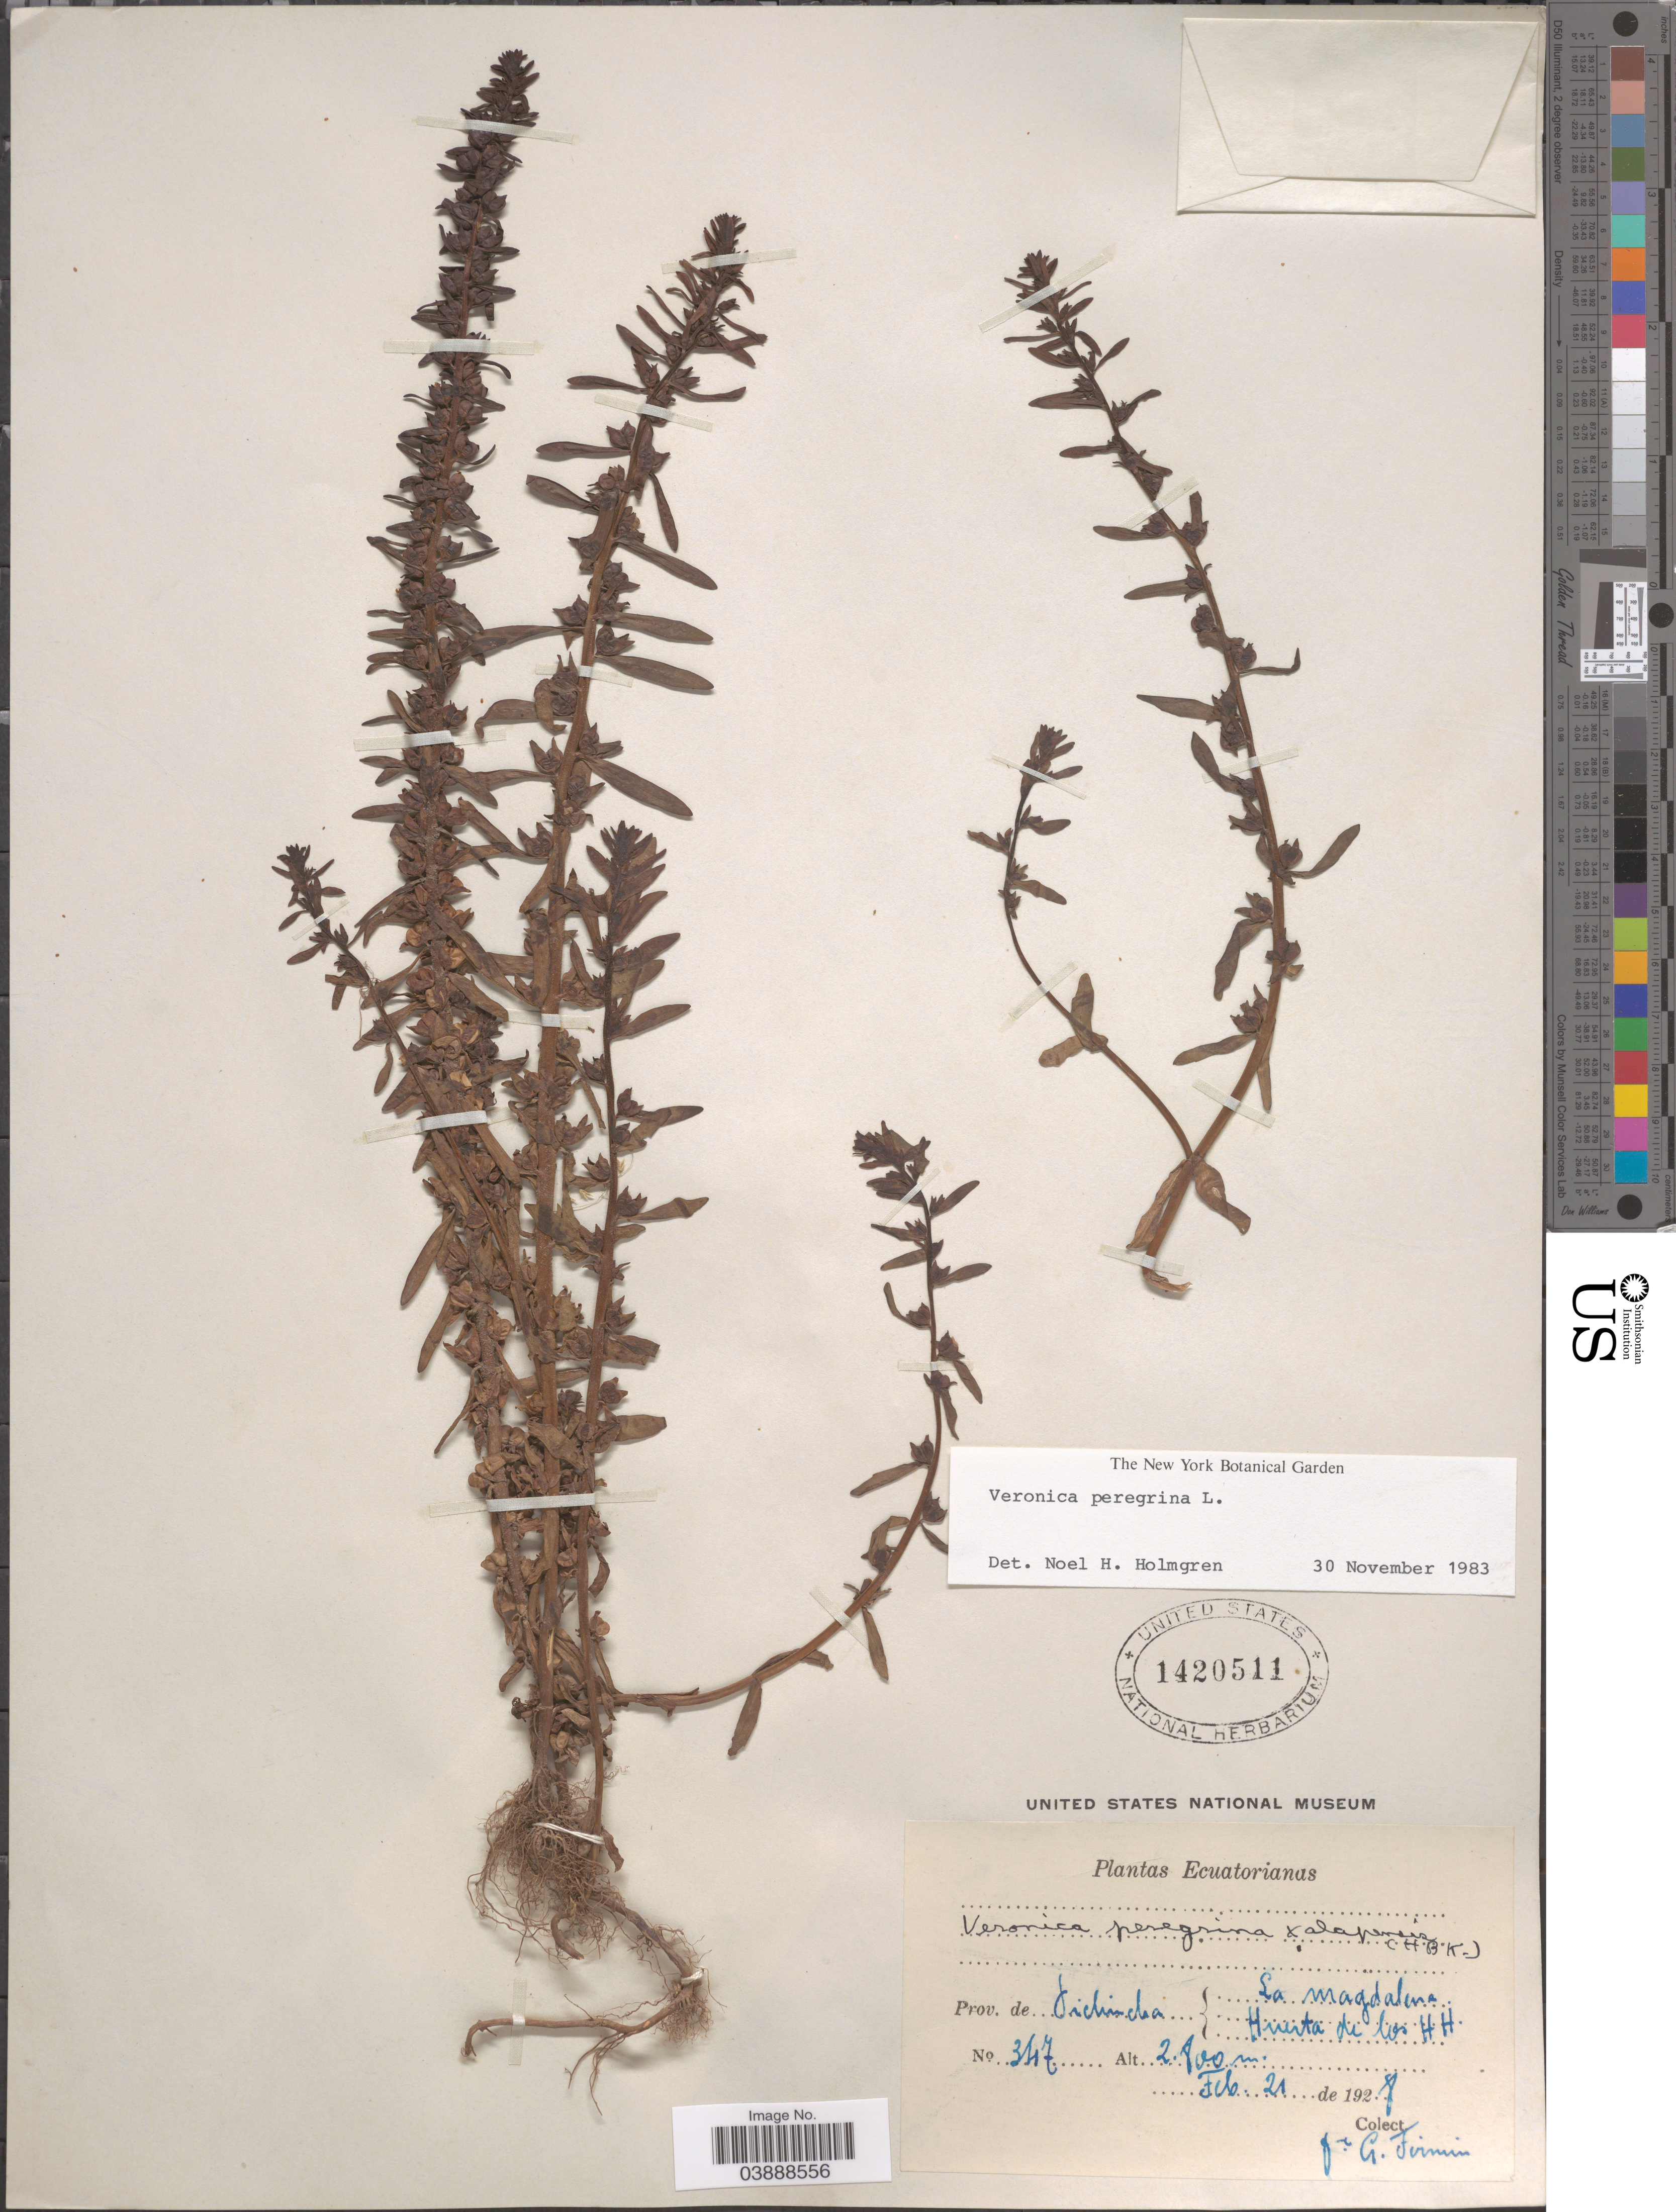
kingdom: Plantae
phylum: Tracheophyta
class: Magnoliopsida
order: Lamiales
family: Plantaginaceae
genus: Veronica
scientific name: Veronica peregrina var. xalapensis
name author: Kunth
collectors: F. Firmin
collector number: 347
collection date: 1928-02-21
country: Ecuador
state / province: Pichincha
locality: La Magdalena. Huerta de los HH.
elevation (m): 2800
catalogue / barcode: US 1420511